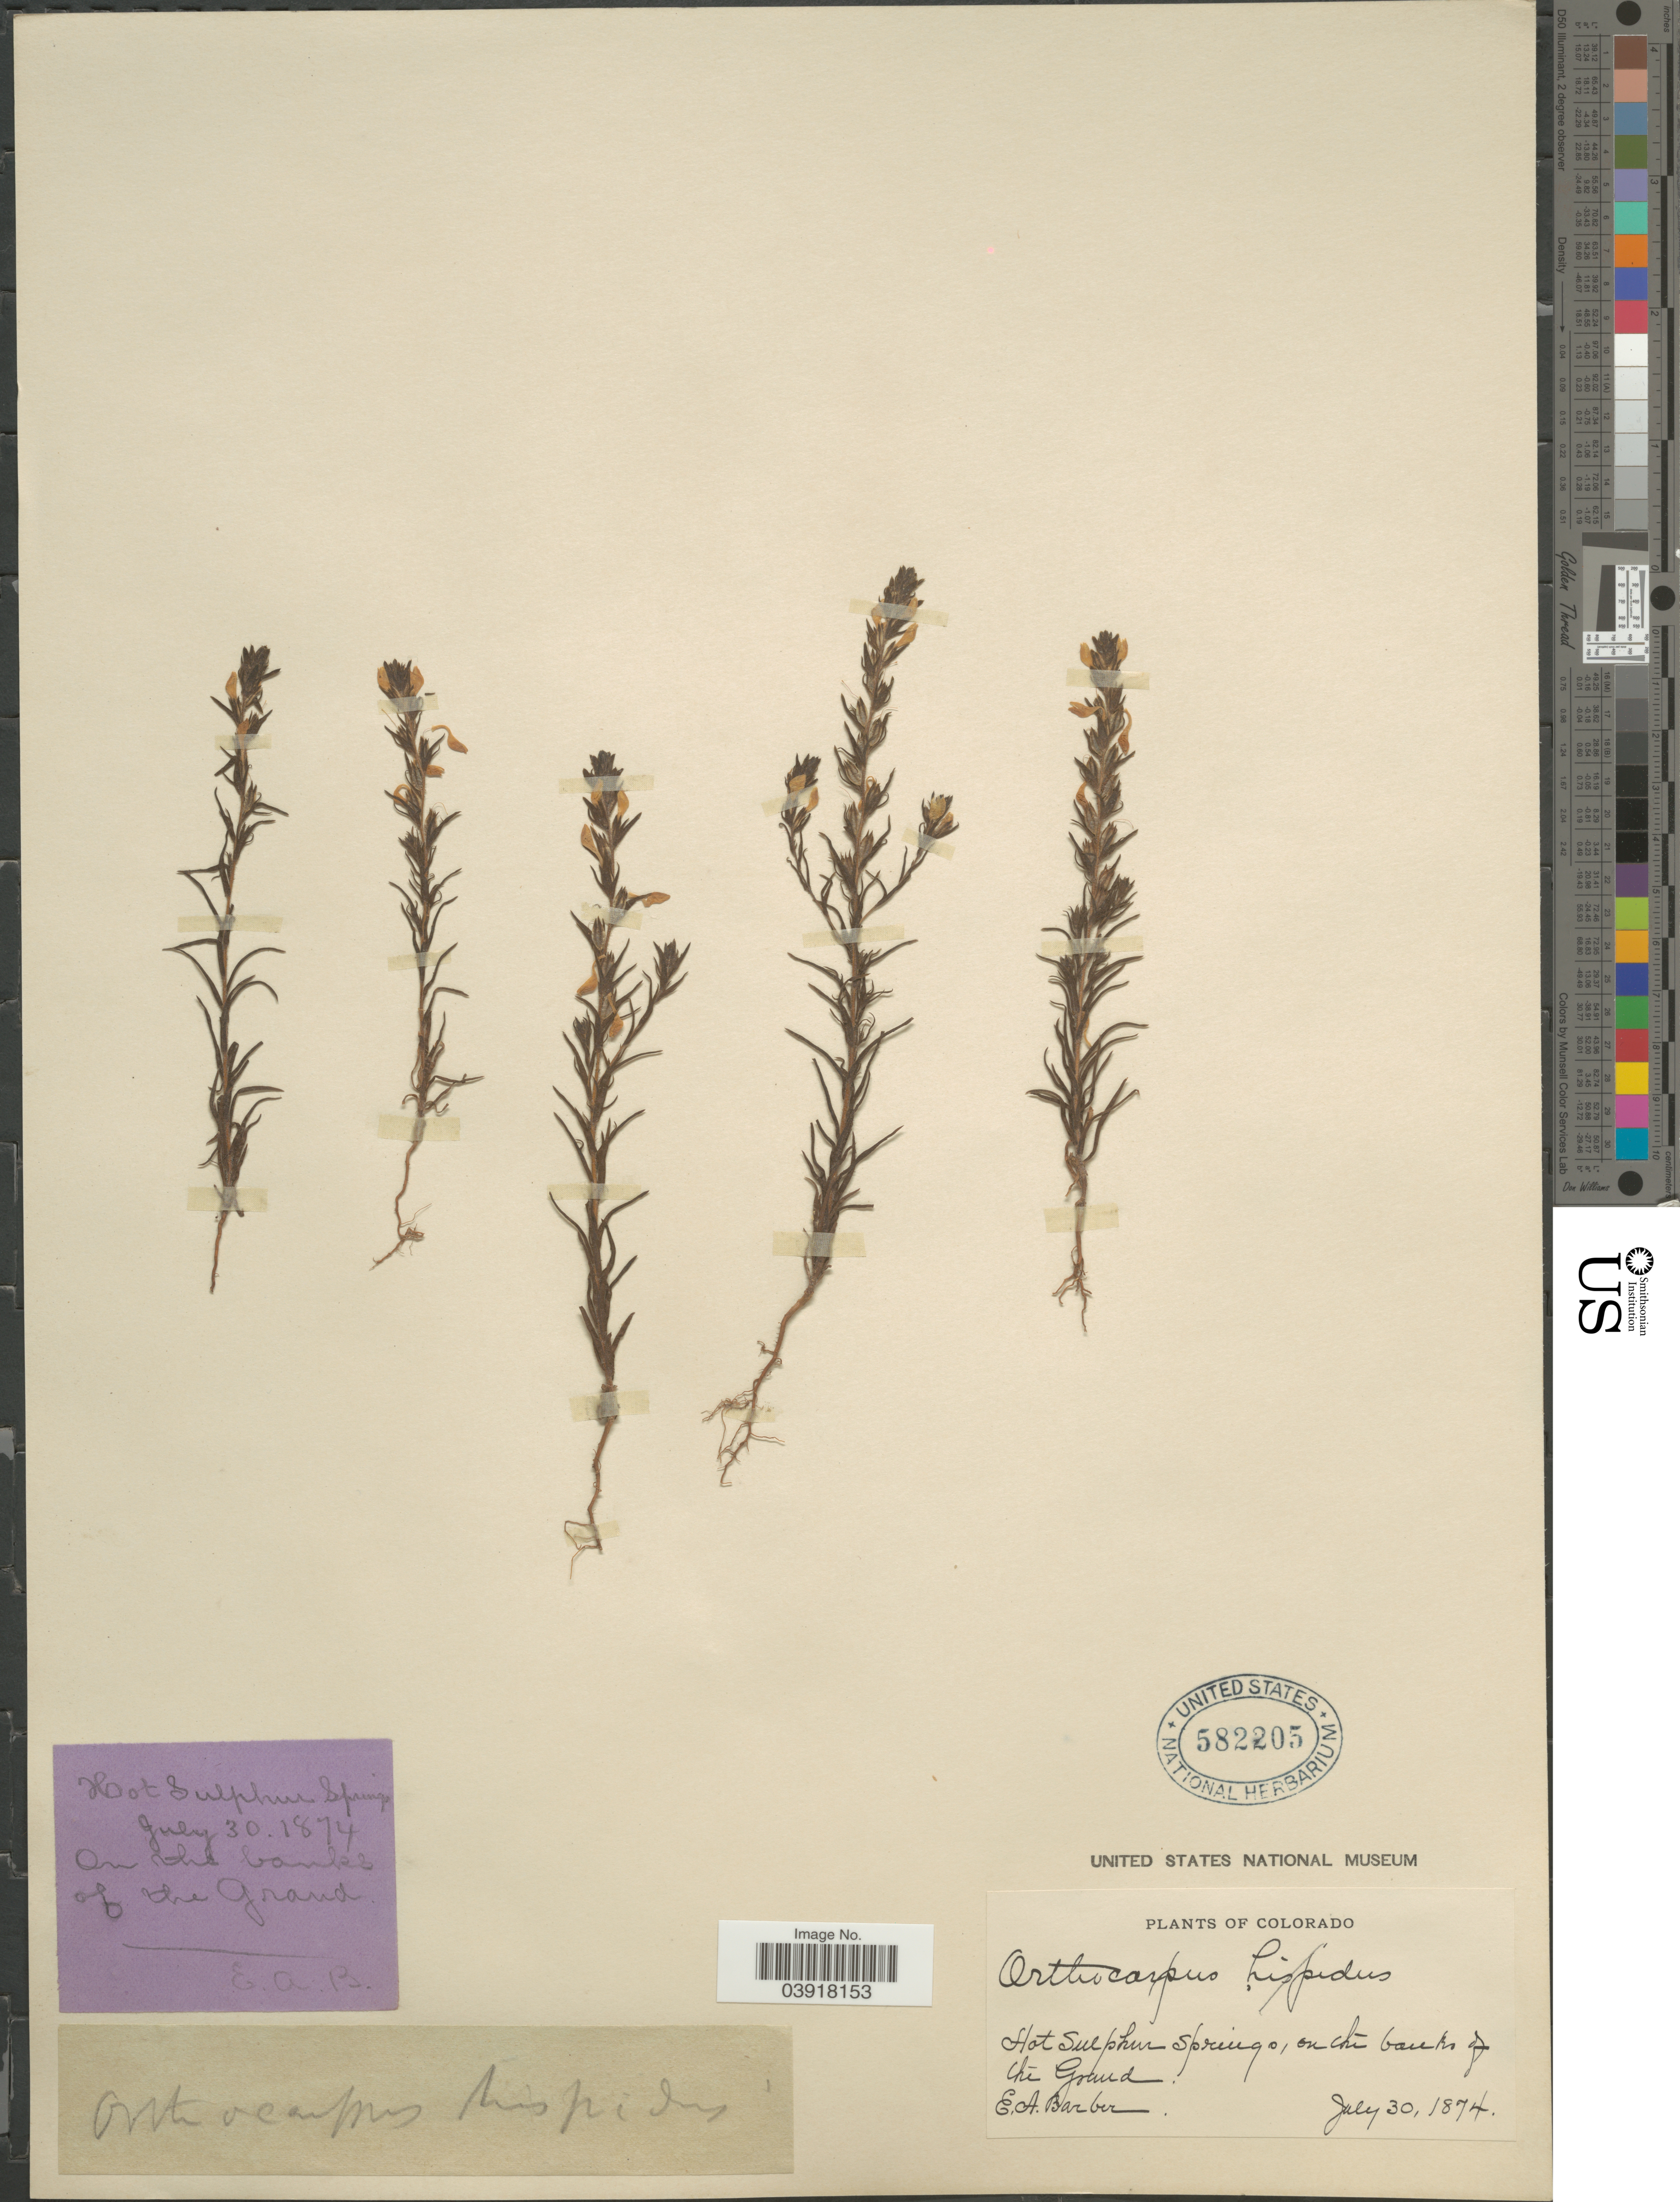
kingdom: Plantae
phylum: Tracheophyta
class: Magnoliopsida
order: Lamiales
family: Orobanchaceae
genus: Orthocarpus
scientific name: Orthocarpus sp.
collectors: E. Barber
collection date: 1874-07-30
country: United States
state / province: Colorado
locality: Hot Sulphur Springs, on the banks of the Grand.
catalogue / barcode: US 582205